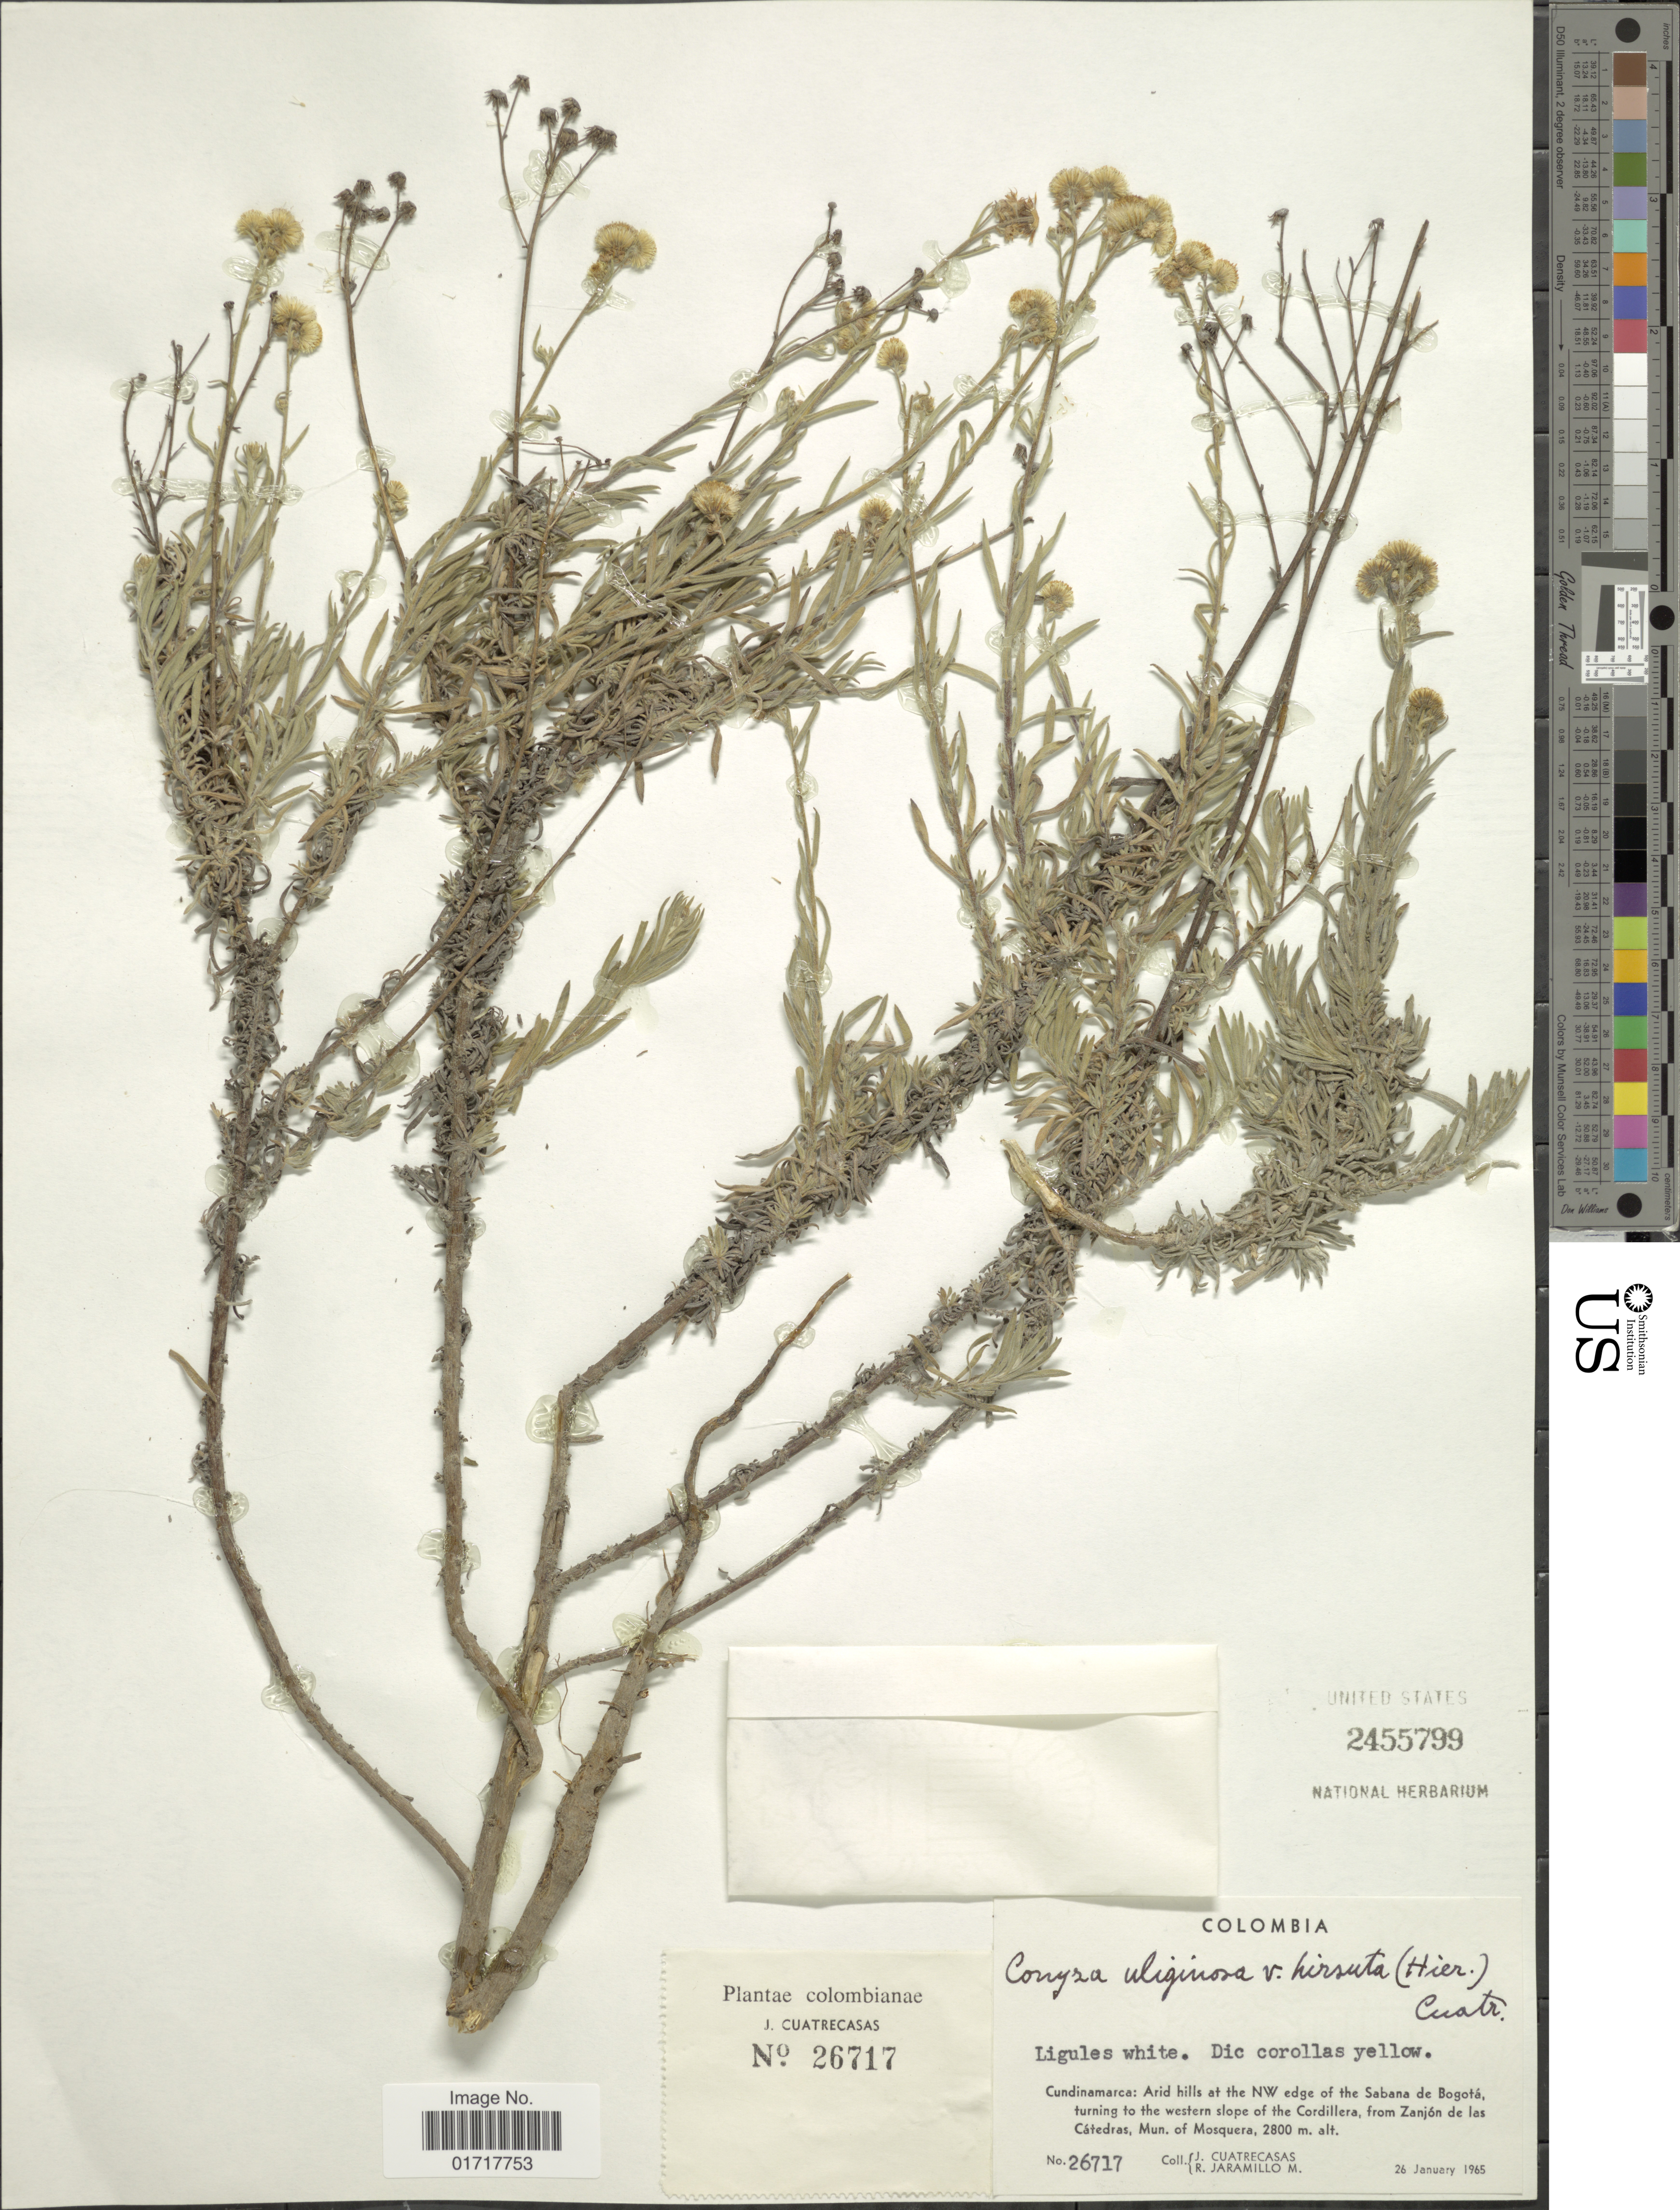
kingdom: Plantae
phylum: Tracheophyta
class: Magnoliopsida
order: Asterales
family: Asteraceae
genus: Conyza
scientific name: Conyza uliginosa var. hirsuta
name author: (Hieron.) Cuatrec.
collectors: J. Cuatrecasas & R. Jaramillo M.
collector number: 26717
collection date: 1965-01-26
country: Colombia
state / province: Cundinamarca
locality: Cundinamarca: Arid hills at the NW edge of the Sabana de Bogota. turning to the western slope of the Cordillera, from Zanjon de las Catedras, Mun. of Mosquera.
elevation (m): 2800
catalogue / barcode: US 2455799